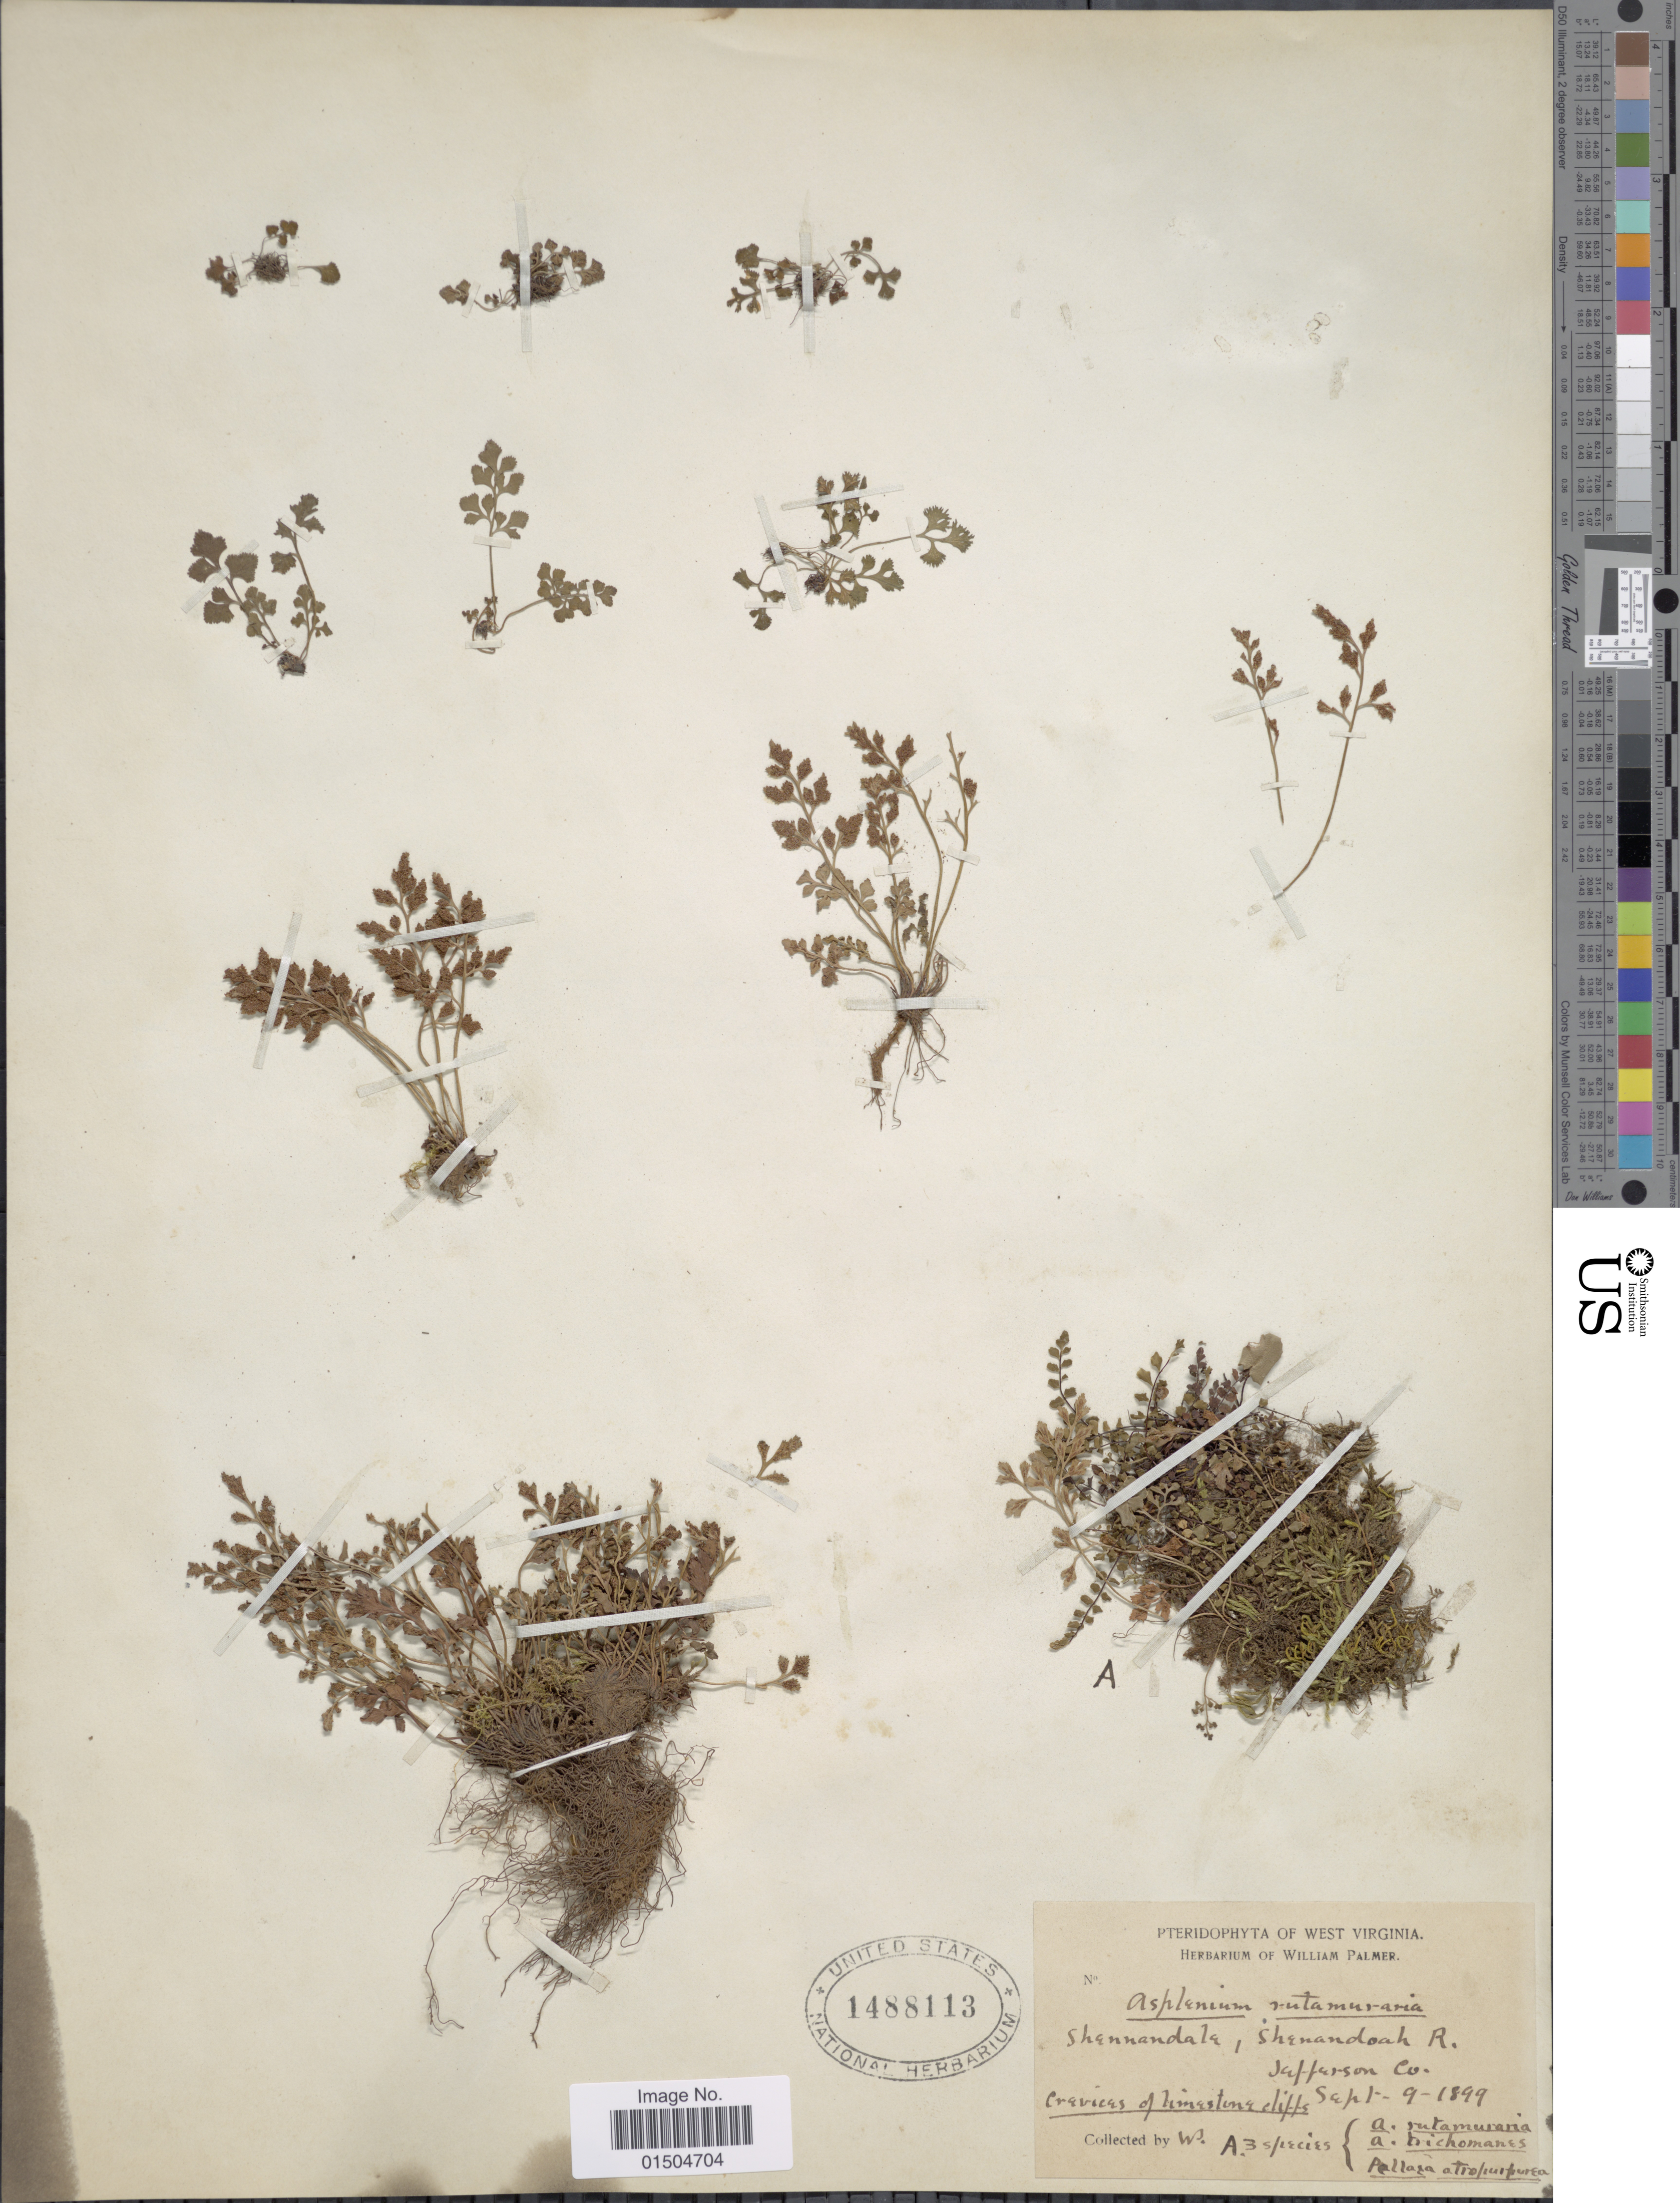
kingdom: Plantae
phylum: Tracheophyta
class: Polypodiopsida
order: Polypodiales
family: Aspleniaceae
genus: Asplenium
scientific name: Asplenium ruta-muraria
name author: L.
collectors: W. Palmer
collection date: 1899-09-09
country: United States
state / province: West Virginia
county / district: Jefferson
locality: Shannondale, Shenandoah R., Jefferson Co.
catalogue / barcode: US 1488113